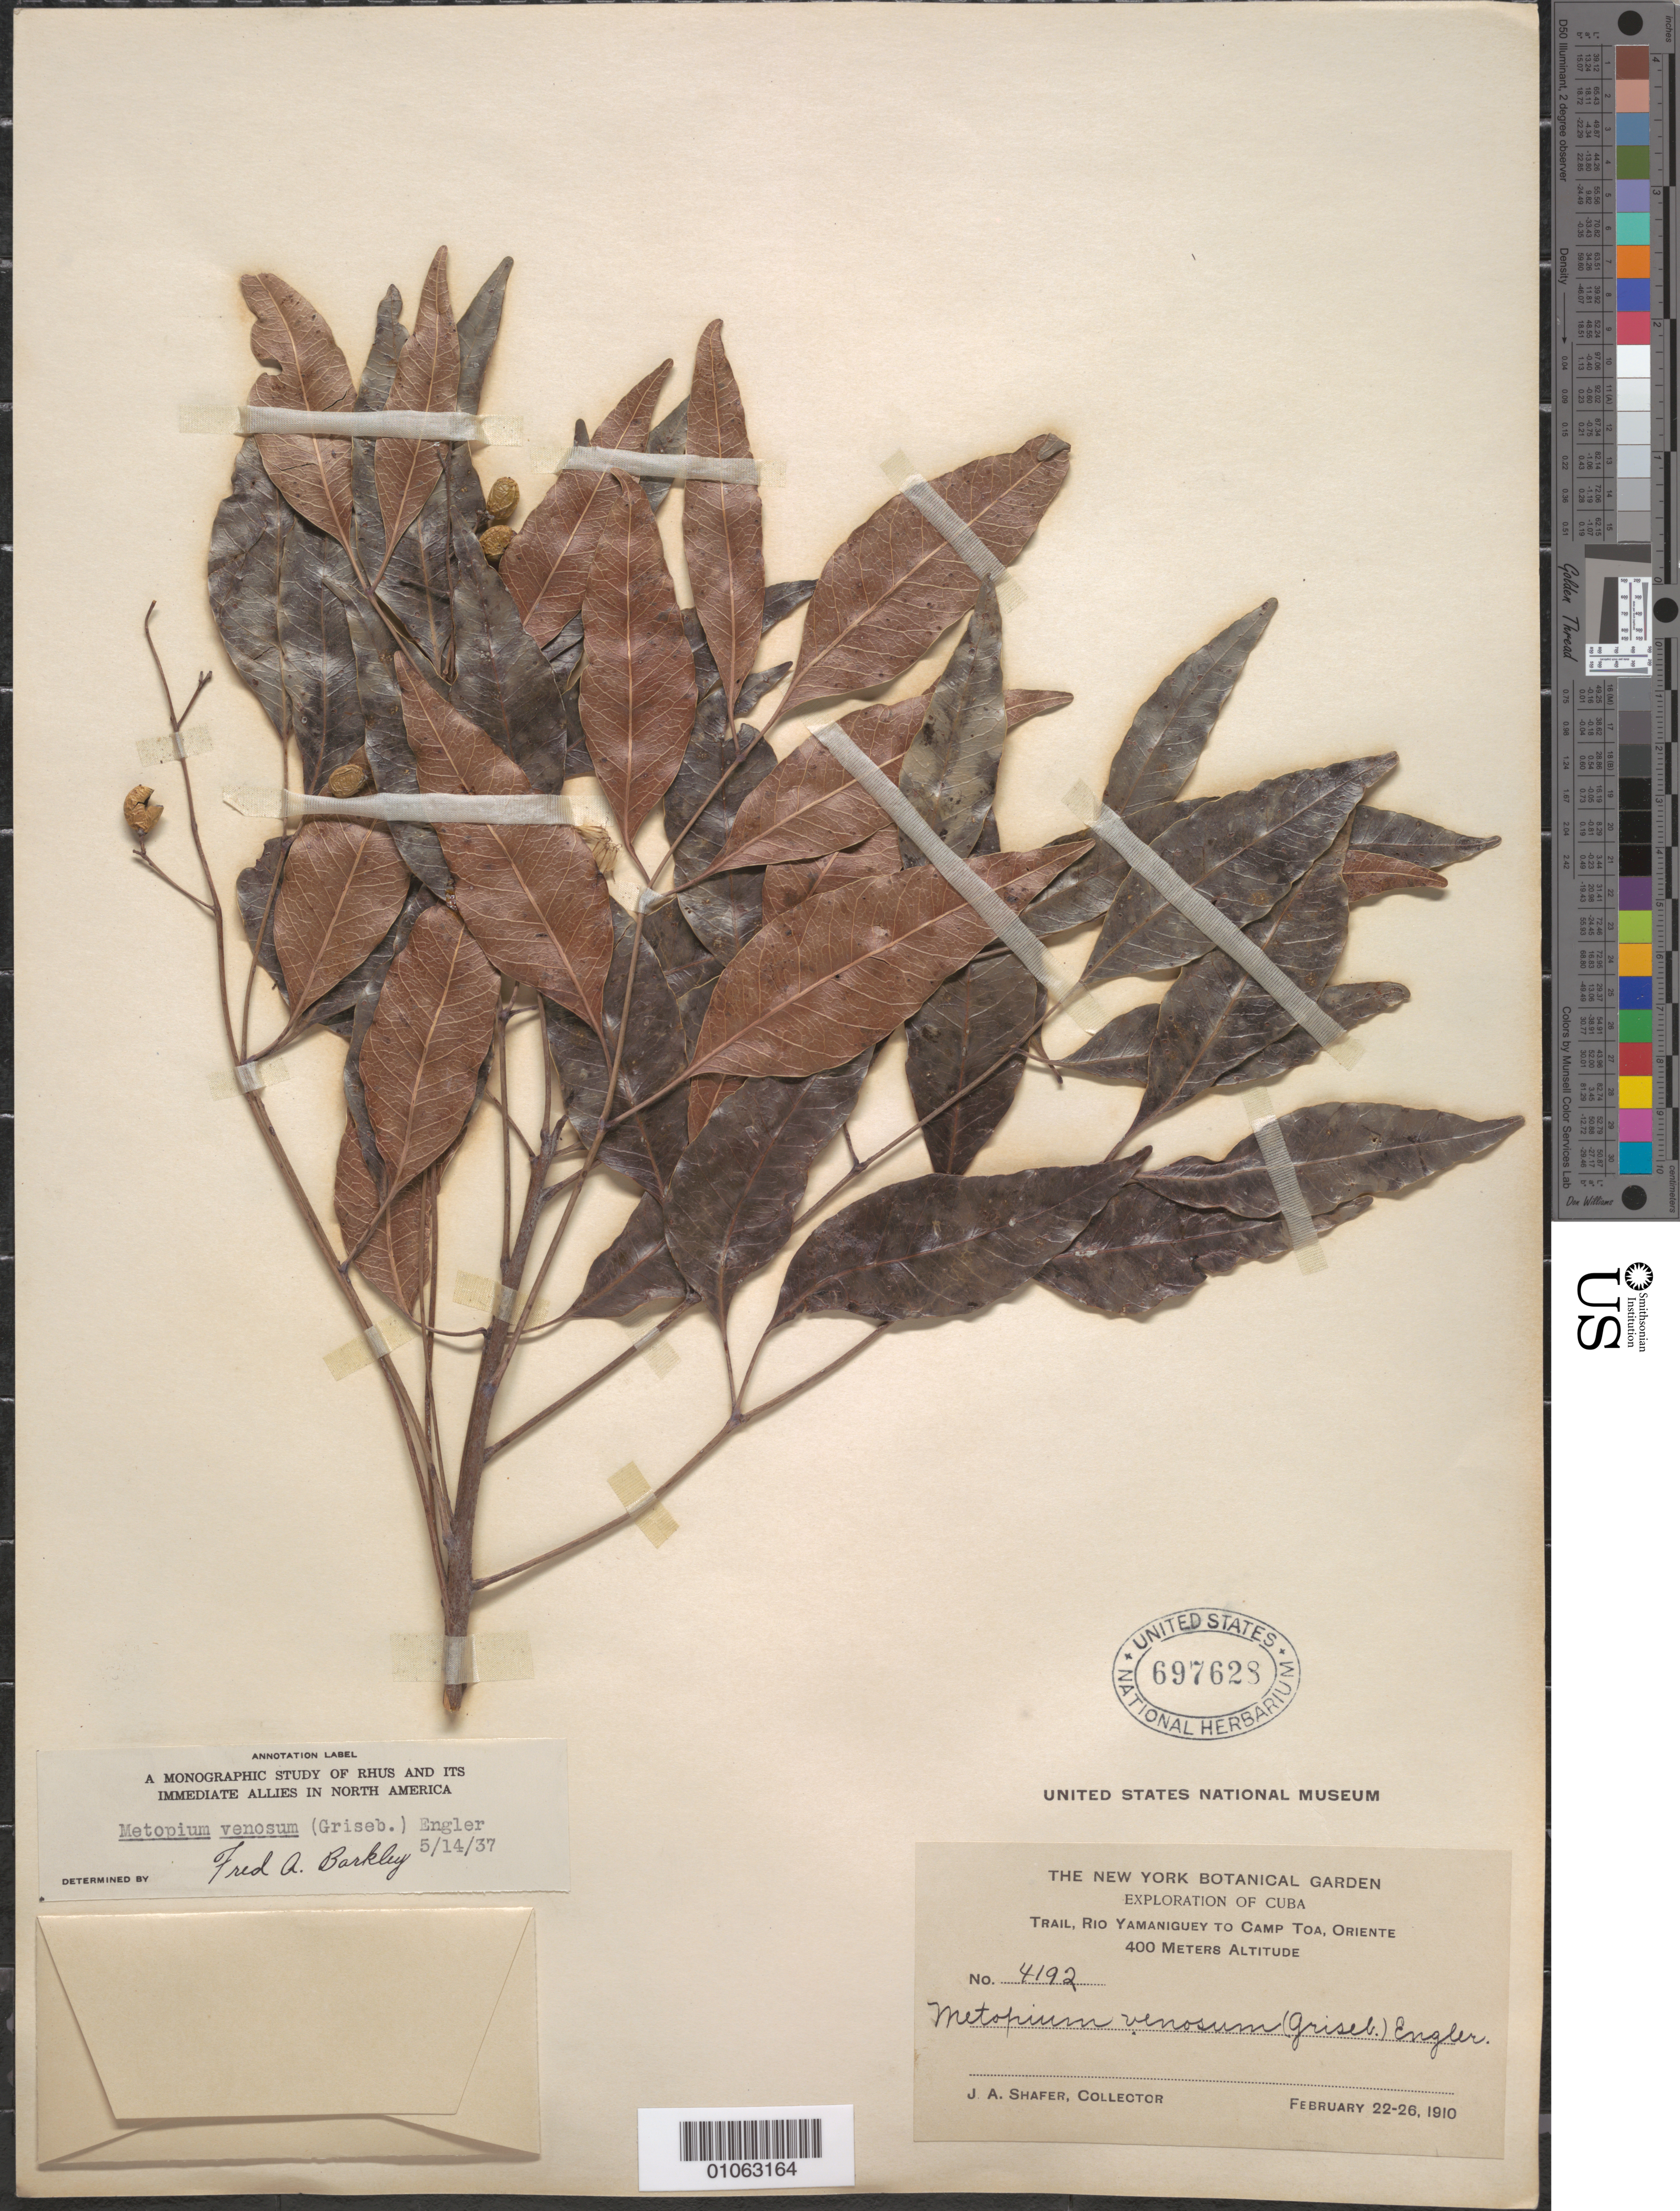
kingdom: Plantae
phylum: Tracheophyta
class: Magnoliopsida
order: Sapindales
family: Anacardiaceae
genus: Metopium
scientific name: Metopium venosum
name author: (Griseb.) Engl.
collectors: J. A. Shafer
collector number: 4192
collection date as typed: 22 Feb 1910 to 26 Feb 1910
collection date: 1910-02-22/1910-02-26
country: Cuba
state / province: Oriente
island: Cuba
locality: Trail, Rio Yamaniguey to Campo Toa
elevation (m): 400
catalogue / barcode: US 697628